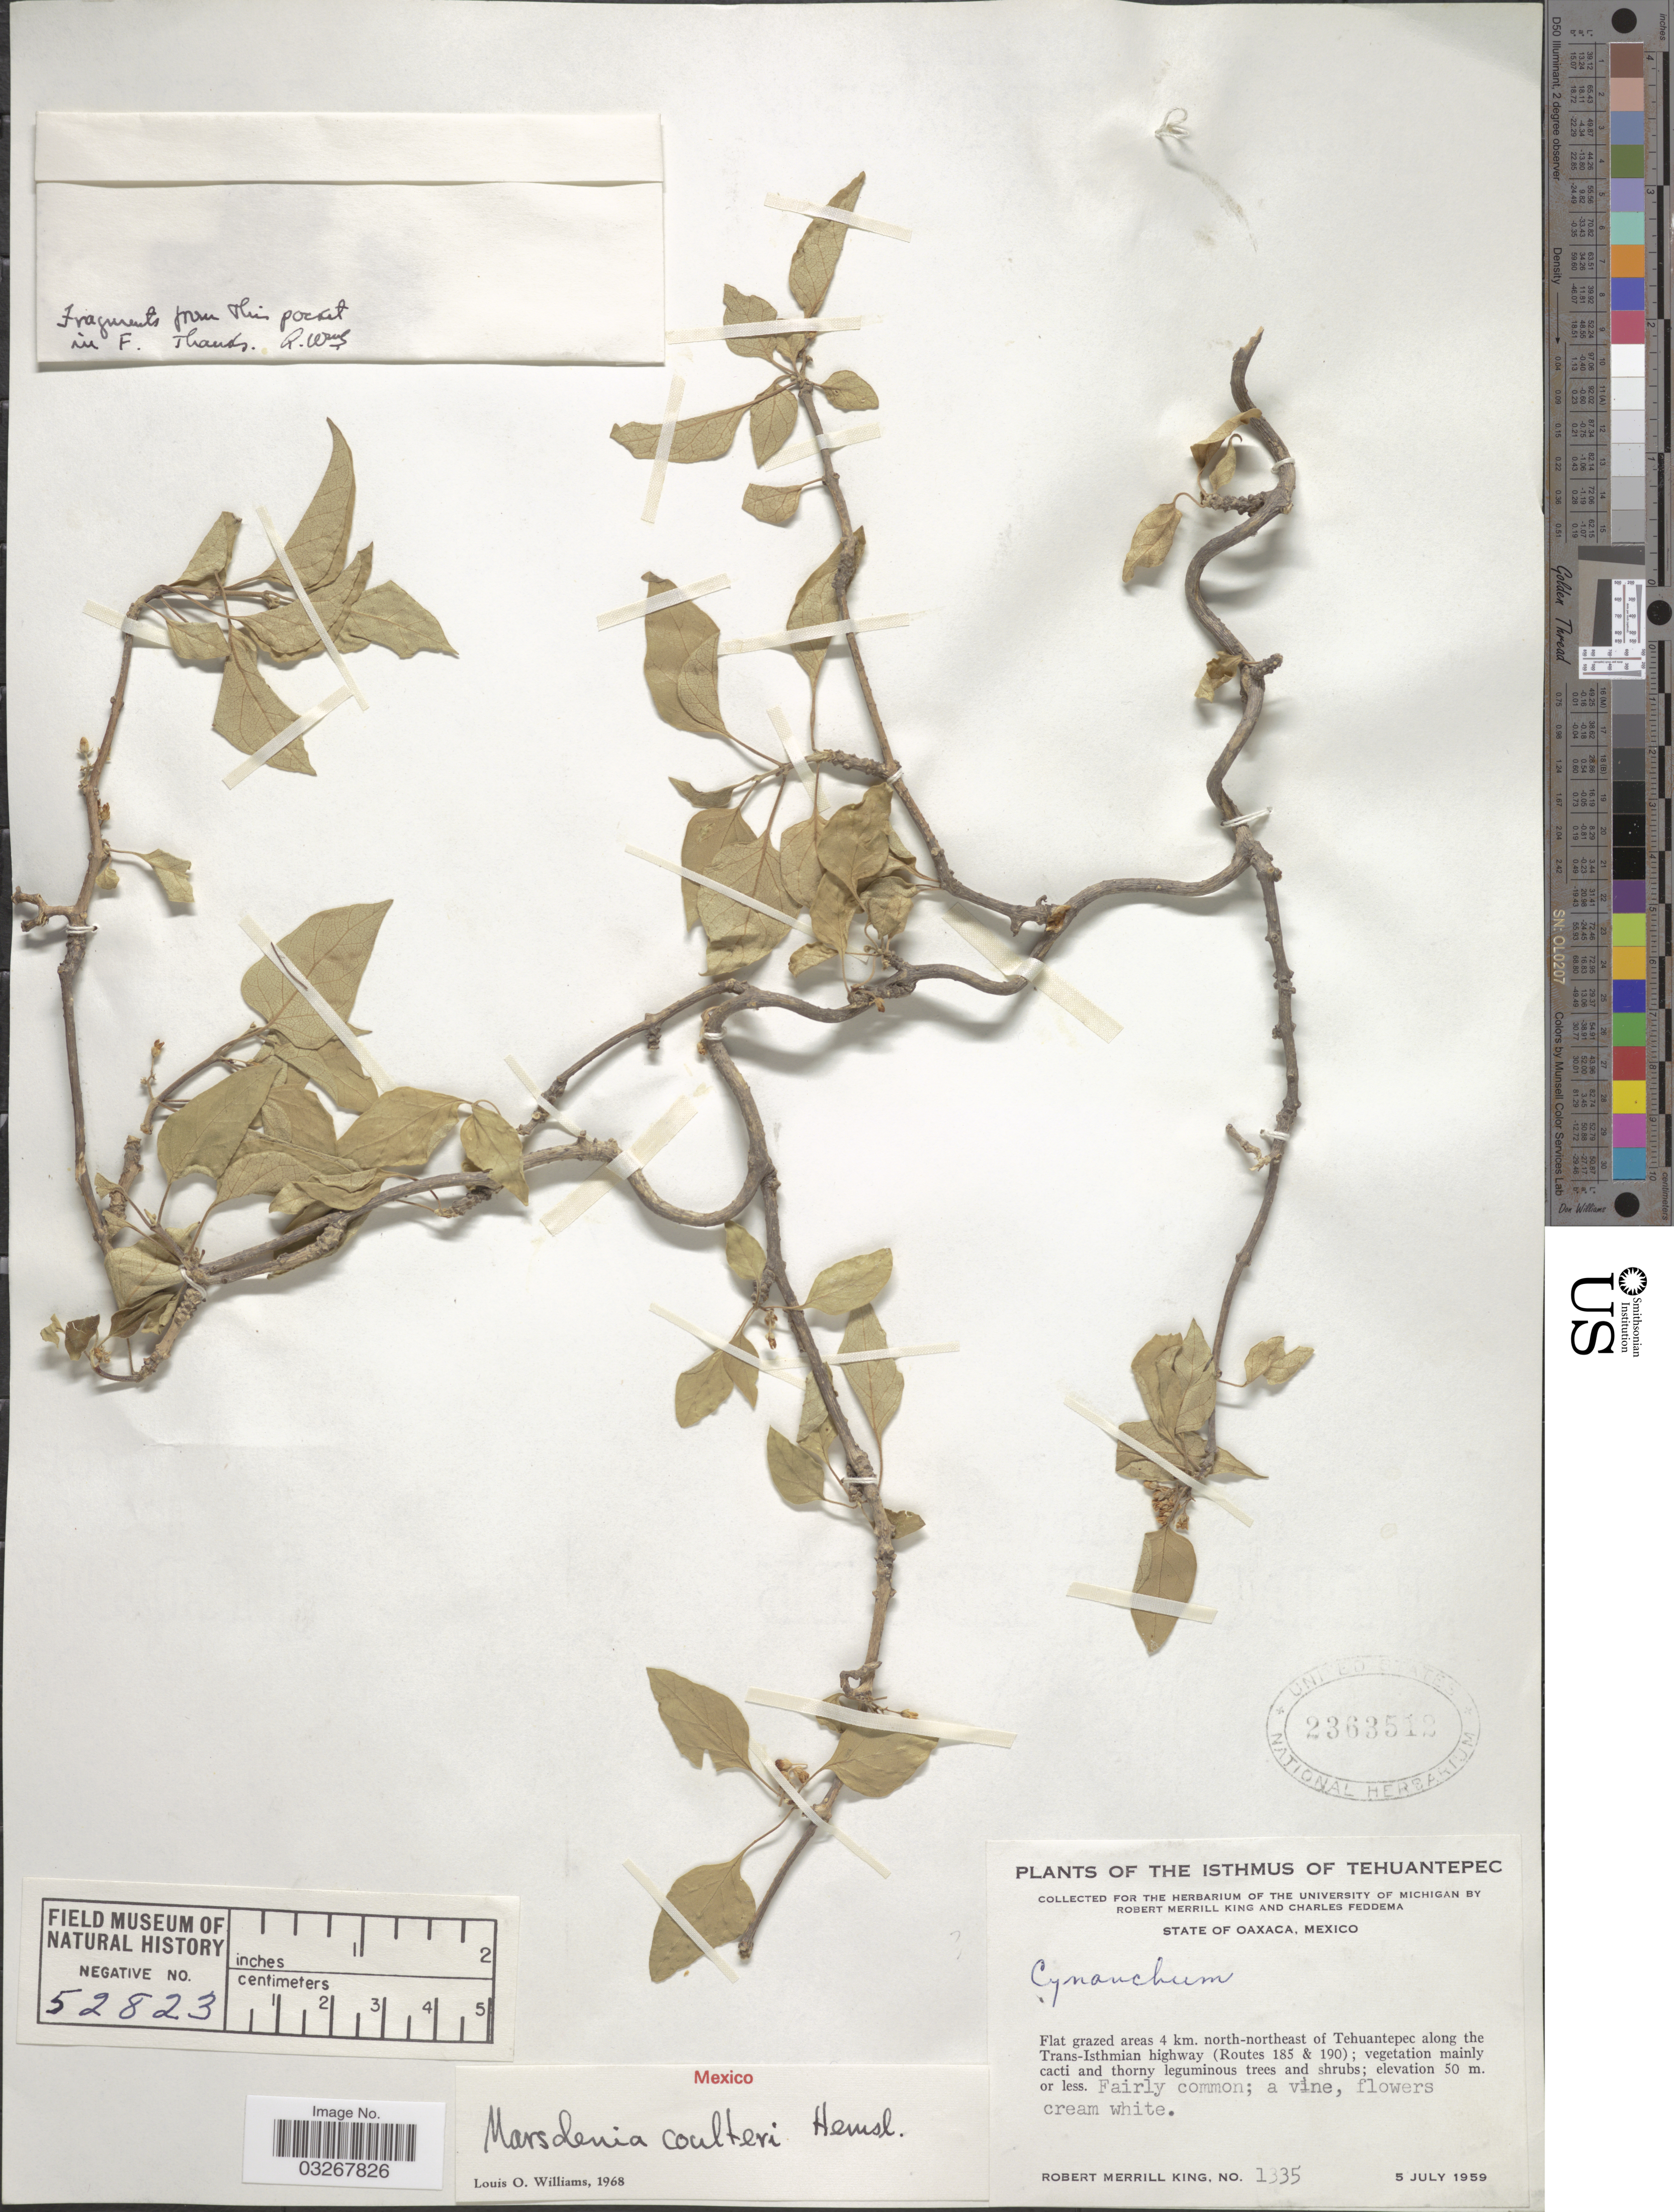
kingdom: Plantae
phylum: Tracheophyta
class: Magnoliopsida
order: Gentianales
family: Apocynaceae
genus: Marsdenia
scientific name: Marsdenia coulteri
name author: Hemsl.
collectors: R. M. King & C. Feddema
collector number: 1335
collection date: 1959-07-05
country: Mexico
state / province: Oaxaca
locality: The Isthmus of Tehuantepec. Flat grazed areas 4 km. north-northeast of Tehuantepec along the Trans-Isthmian highway (Routes 185 & 190).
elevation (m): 50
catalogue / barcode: US 2363512